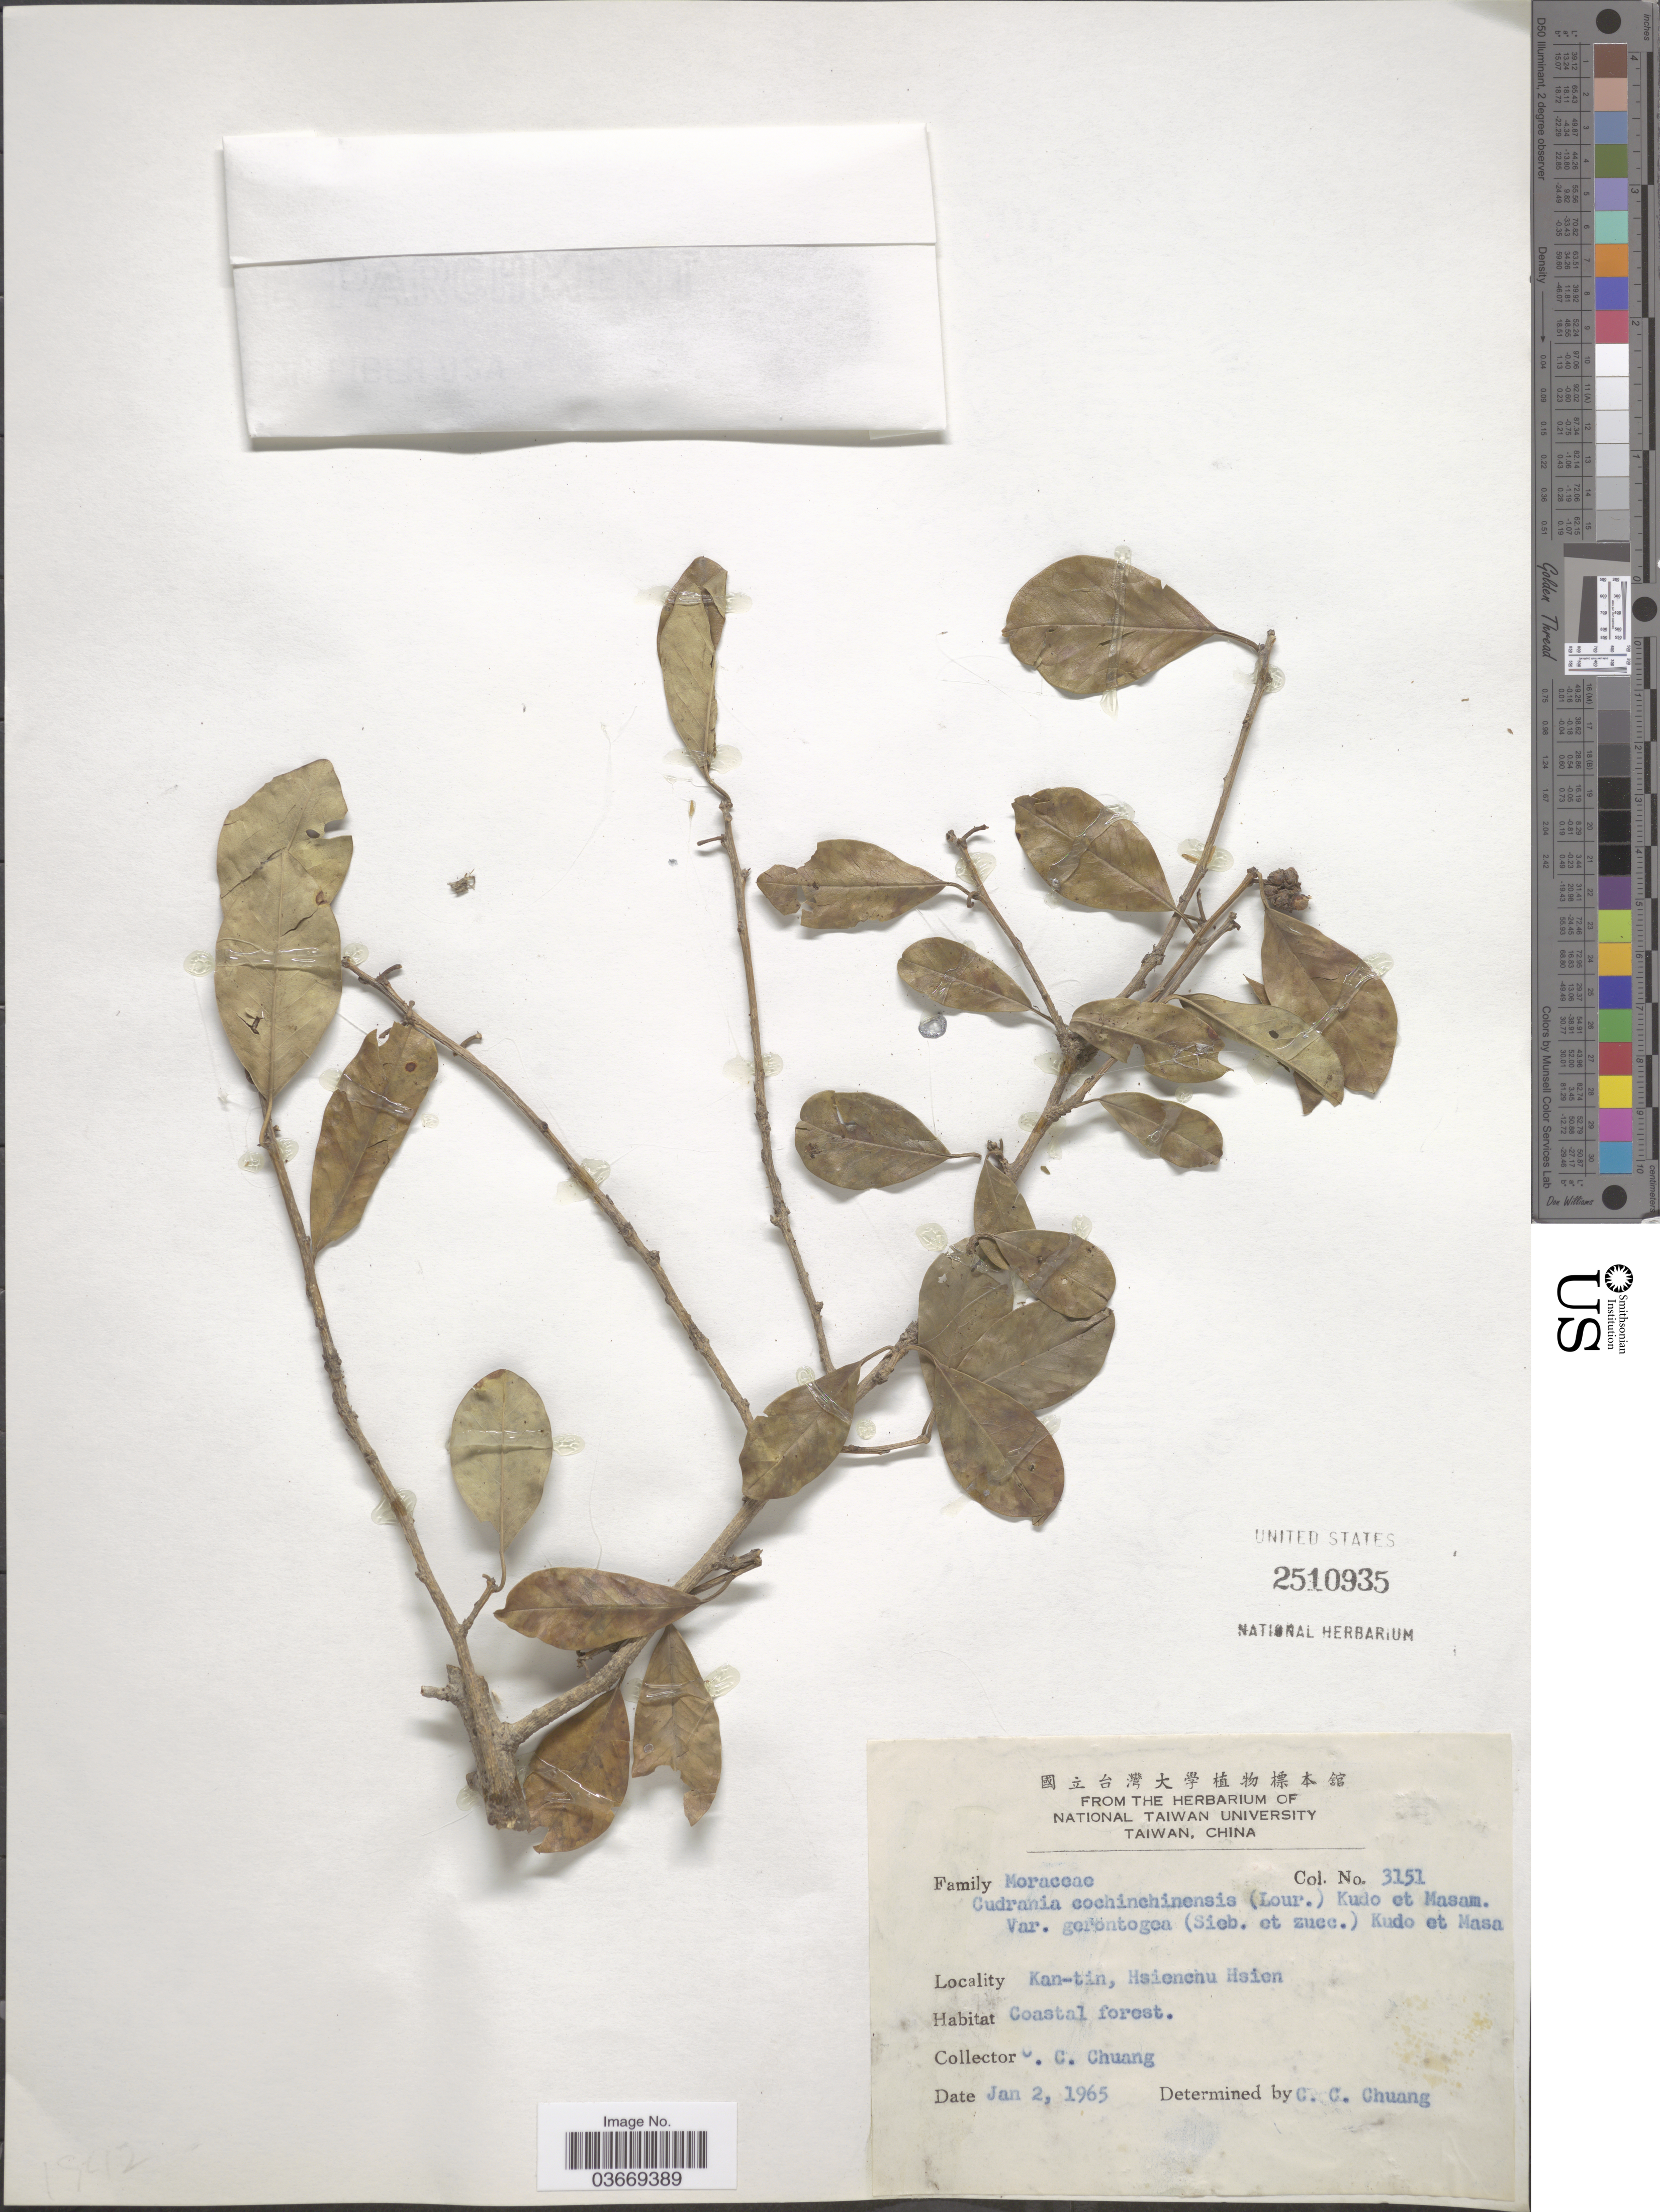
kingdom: Plantae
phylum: Tracheophyta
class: Magnoliopsida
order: Rosales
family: Moraceae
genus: Maclura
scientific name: Maclura cochinchinensis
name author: (Lour.) Corner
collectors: C. C. Chuang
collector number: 3151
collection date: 1965-01-02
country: Taiwan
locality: Kan-tin, Hsienchu Hsien.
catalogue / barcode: US 2510935